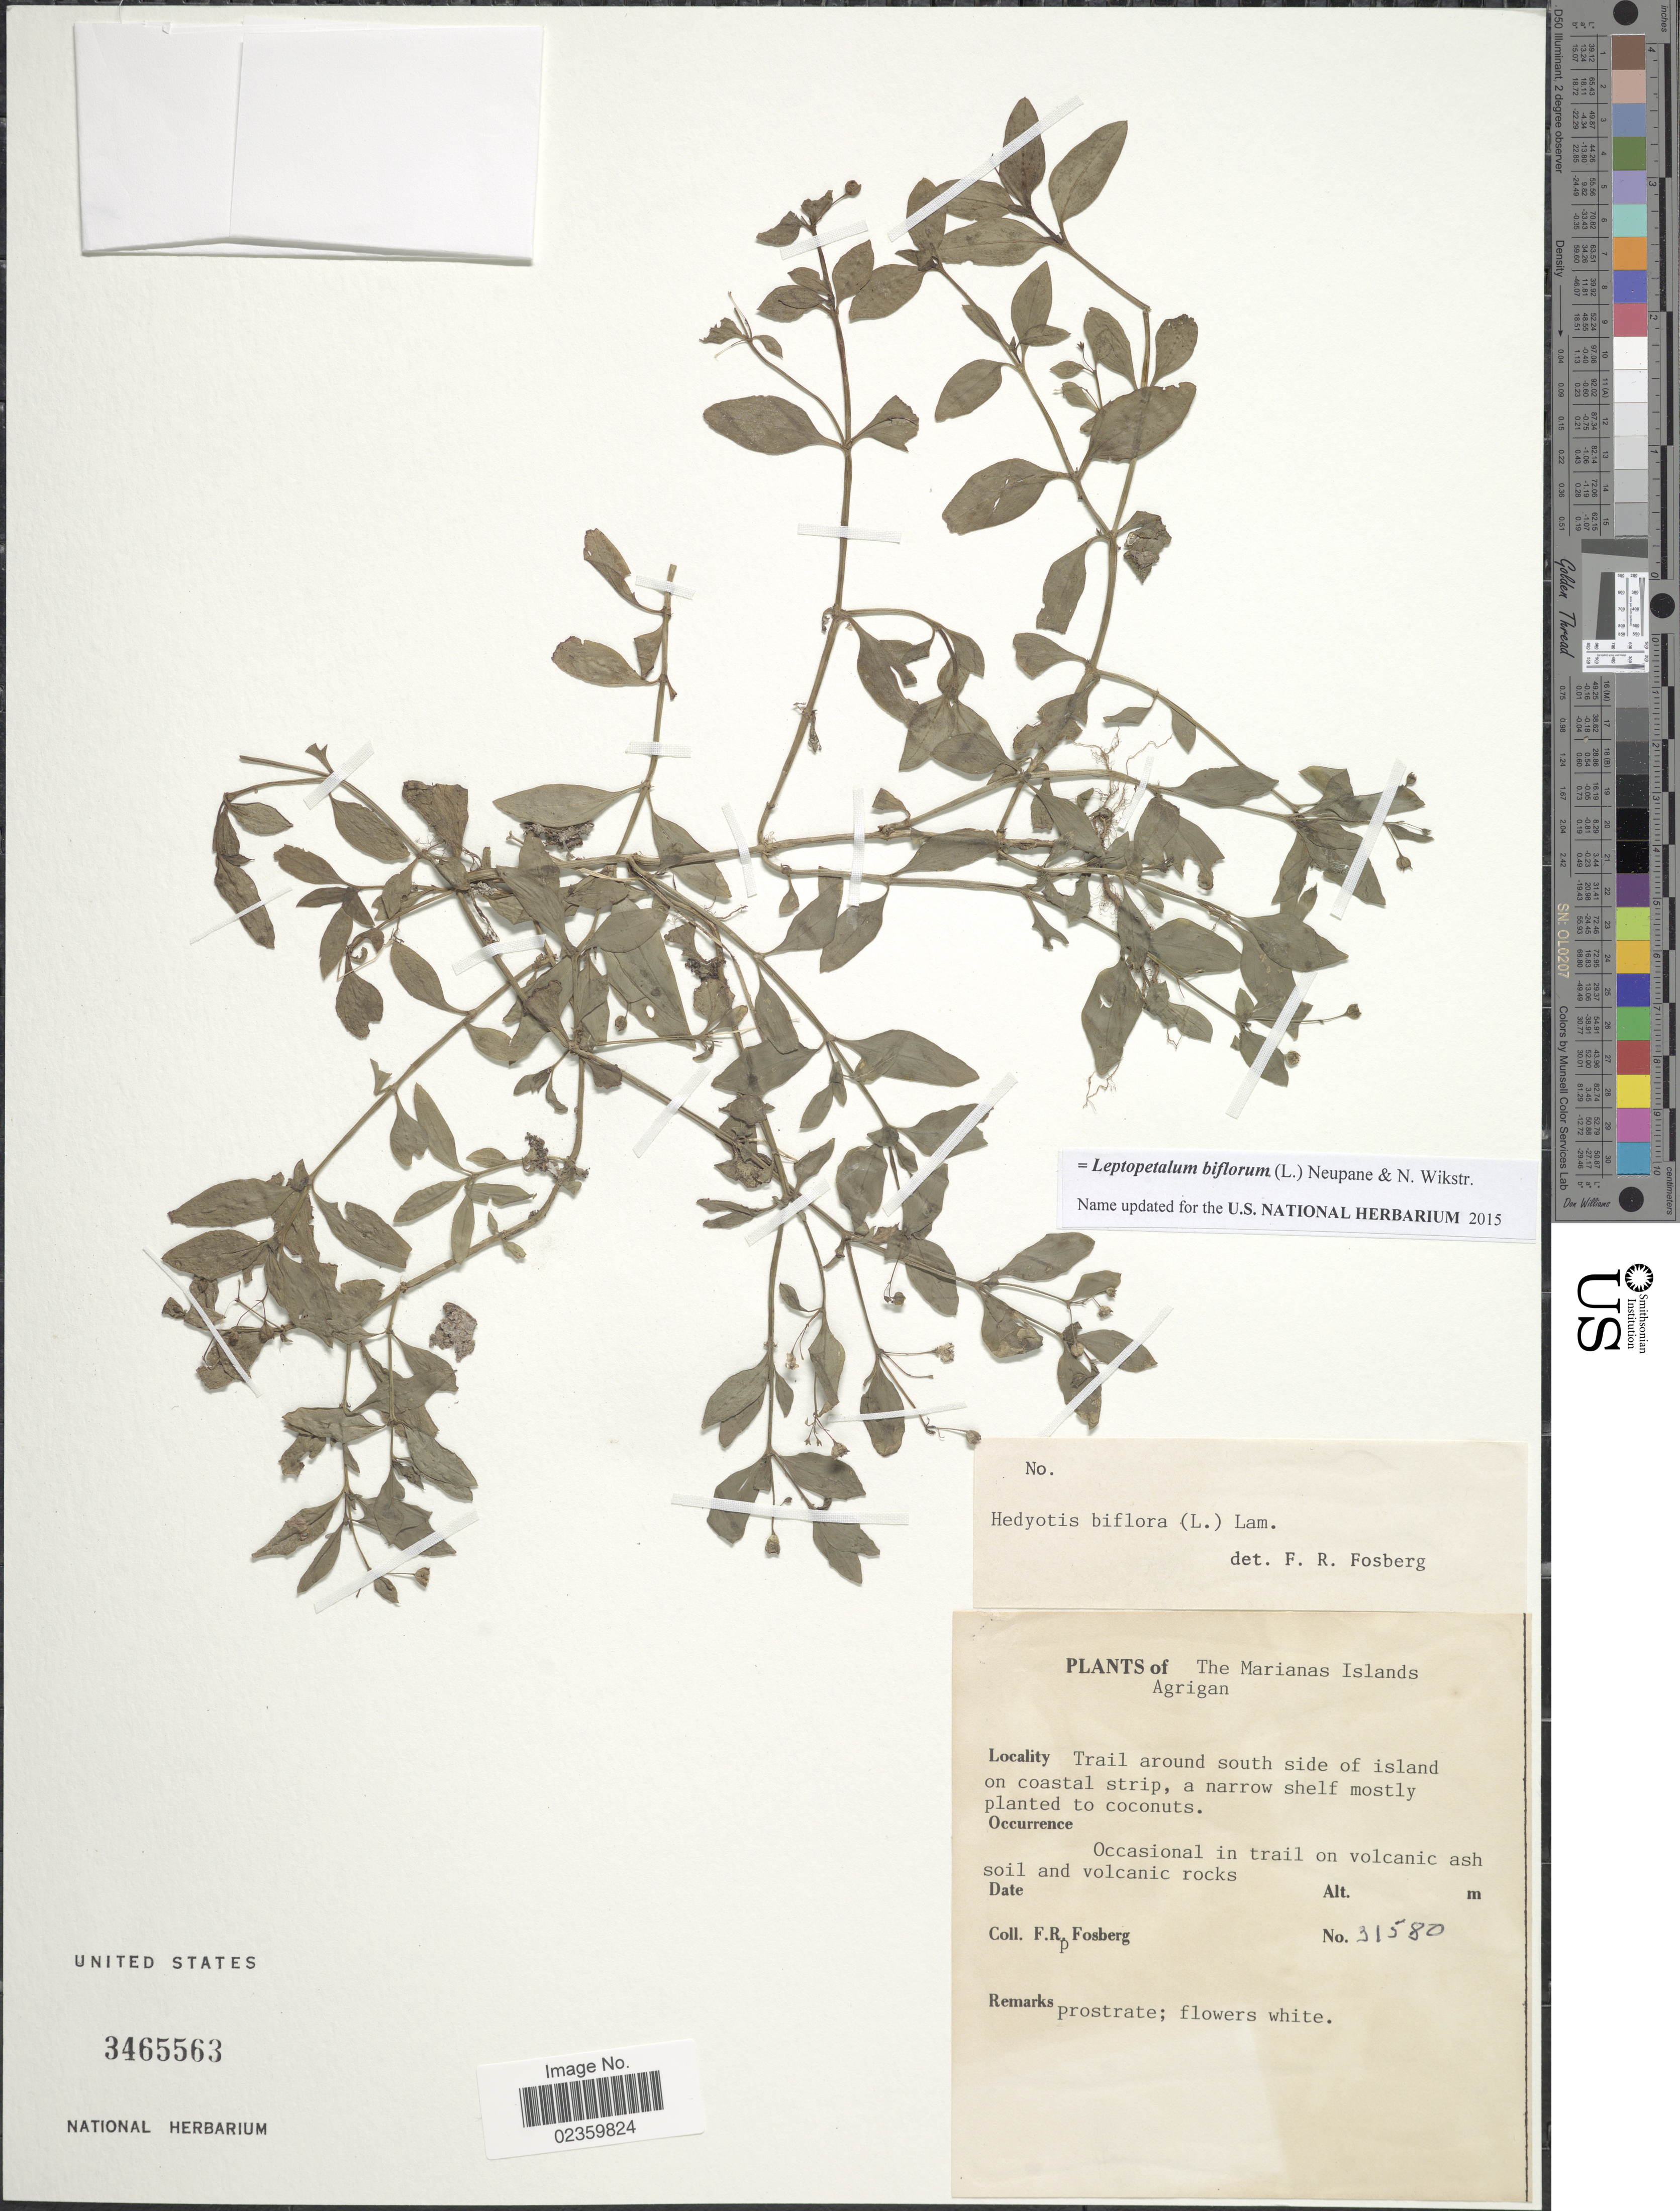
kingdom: Plantae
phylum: Tracheophyta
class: Magnoliopsida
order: Gentianales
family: Rubiaceae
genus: Leptopetalum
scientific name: Leptopetalum biflorum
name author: (L.) Neupane & N. Wikstr.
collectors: F. R. Fosberg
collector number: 31580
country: Northern Mariana Islands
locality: The Marianas Islands, Agrigan, Trail around south side of island on coastal strip, a narrow shelf mostly planted to coconuts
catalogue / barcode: US 3465563